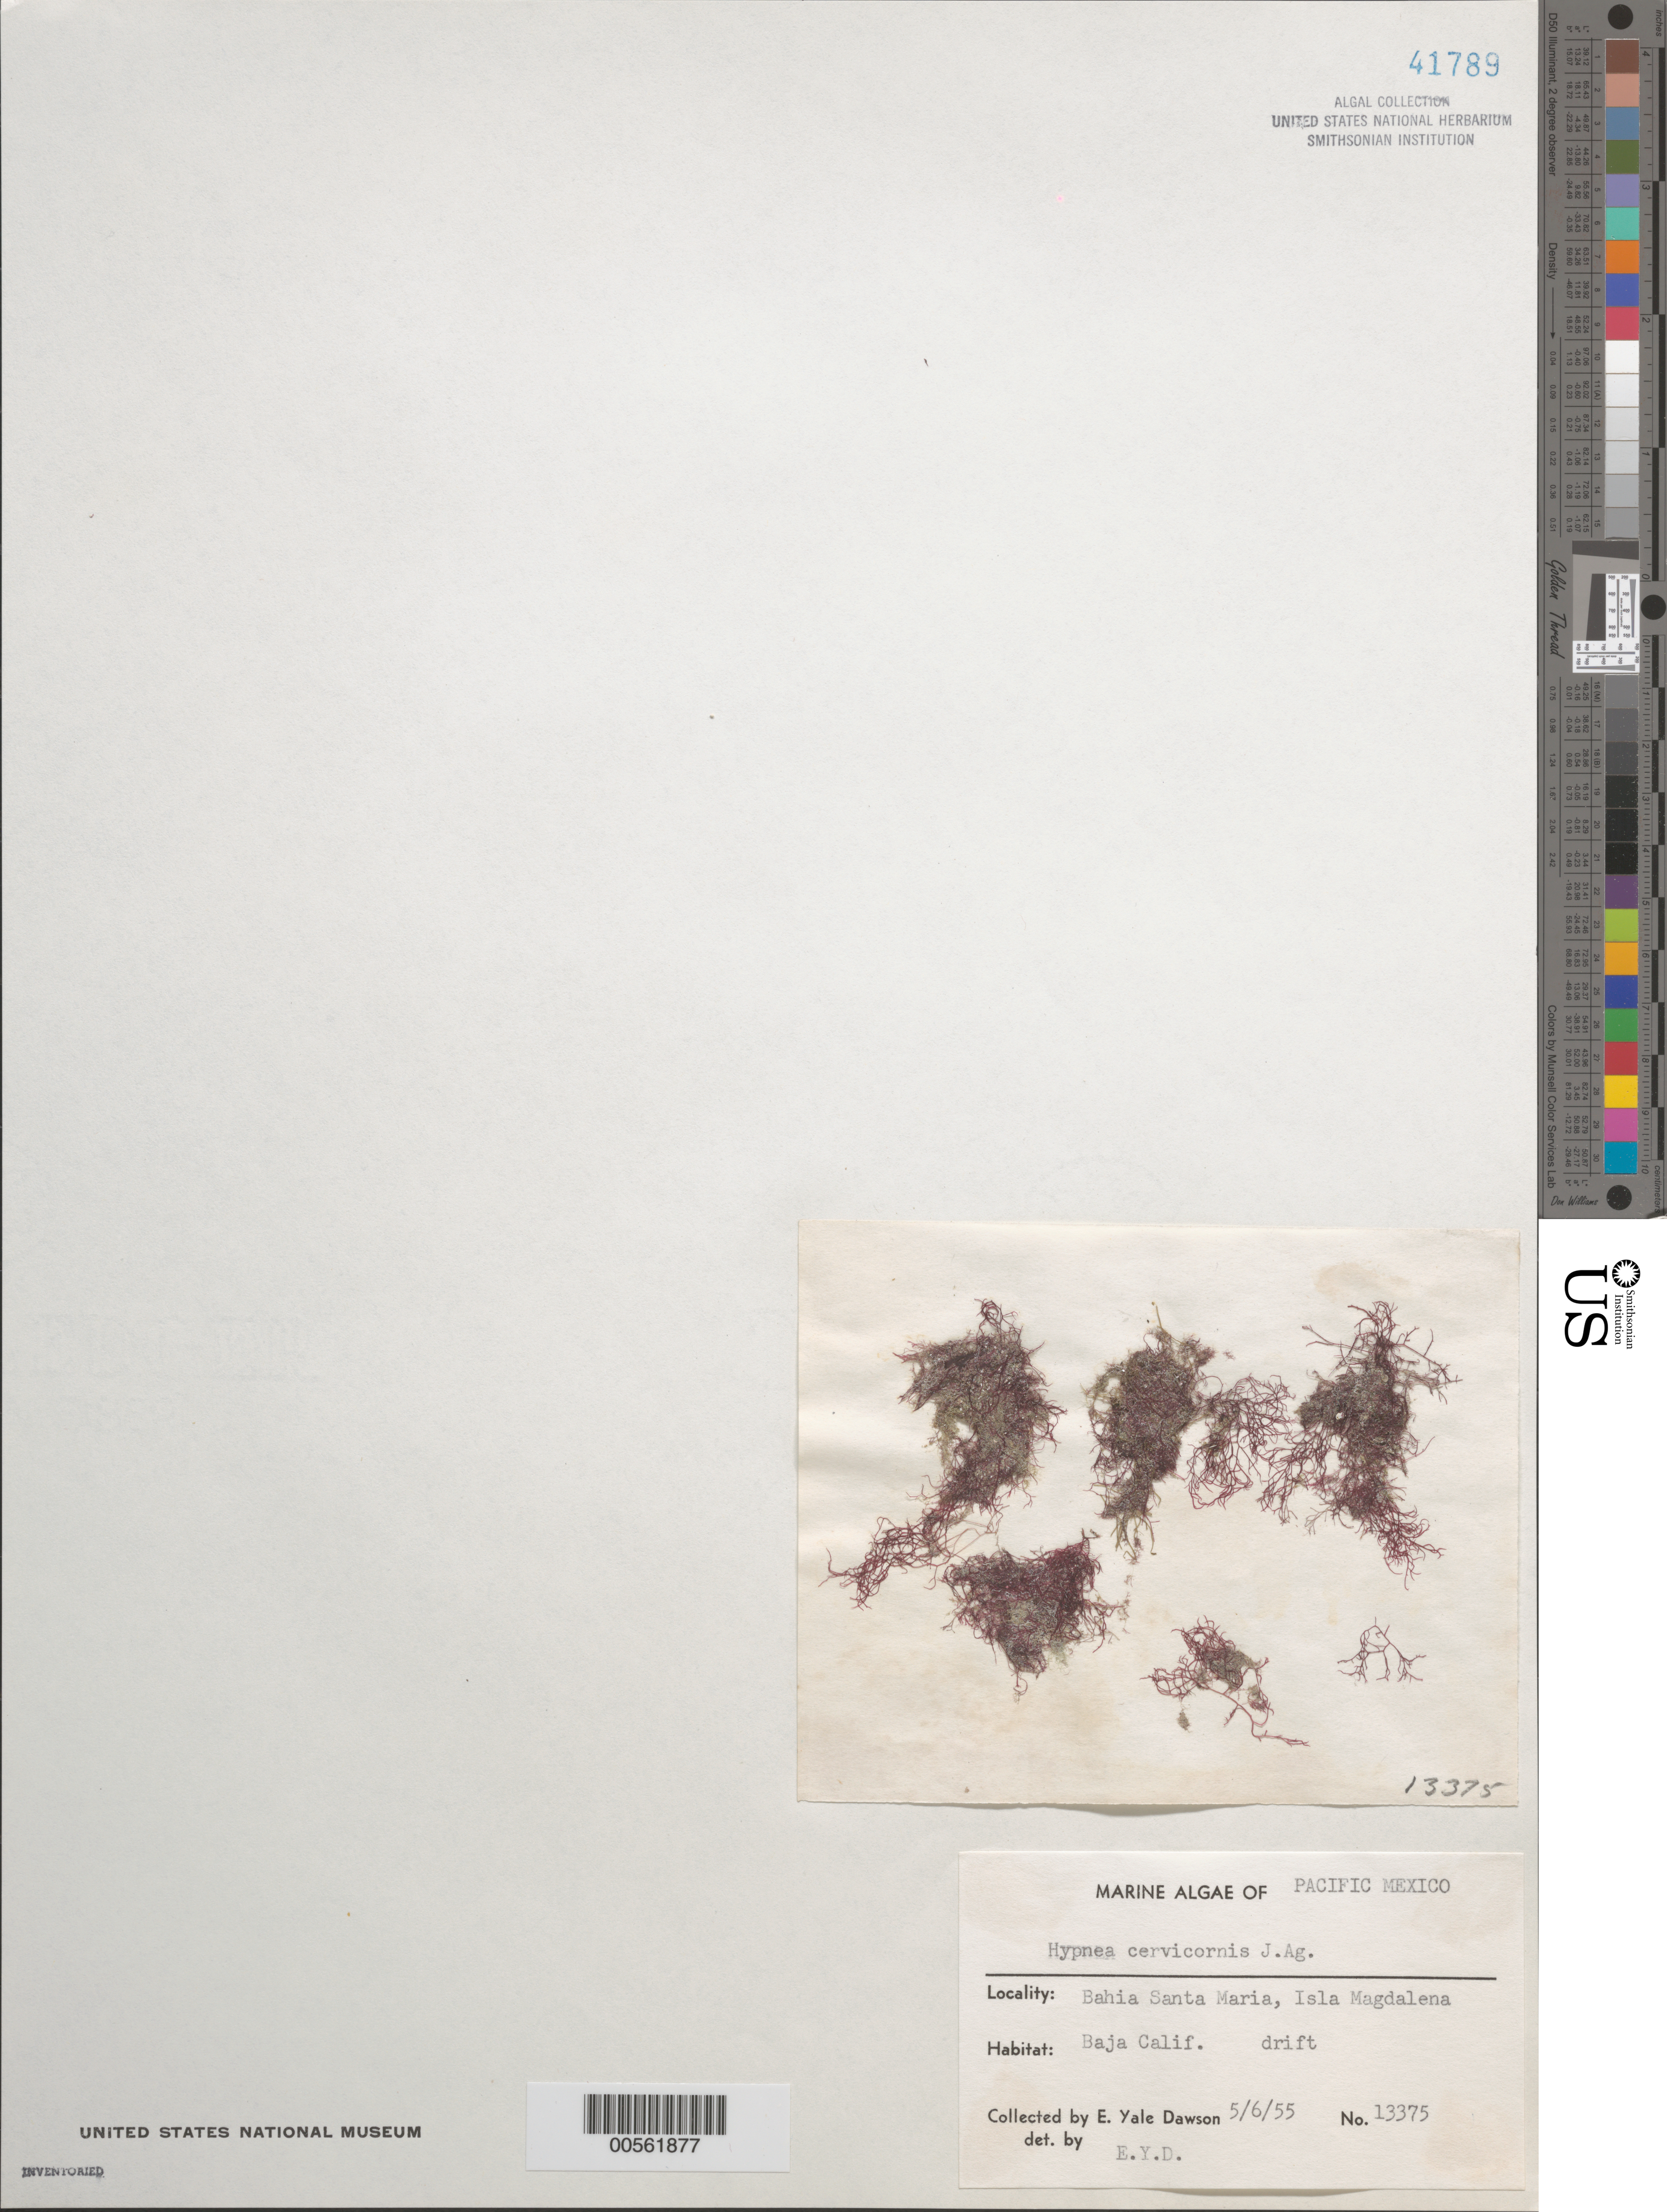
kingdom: Plantae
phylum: Rhodophyta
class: Florideophyceae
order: Gigartinales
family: Cystocloniaceae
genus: Hypnea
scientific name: Hypnea cervicornis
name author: J. Agardh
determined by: Dawson, E. Y.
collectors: E. Y. Dawson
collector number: EYD 13375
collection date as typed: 06 May 1955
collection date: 1955-05-06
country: Mexico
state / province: Baja California Sur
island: Isla Magdalena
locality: Bahia Santa Maria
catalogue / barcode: US 41789